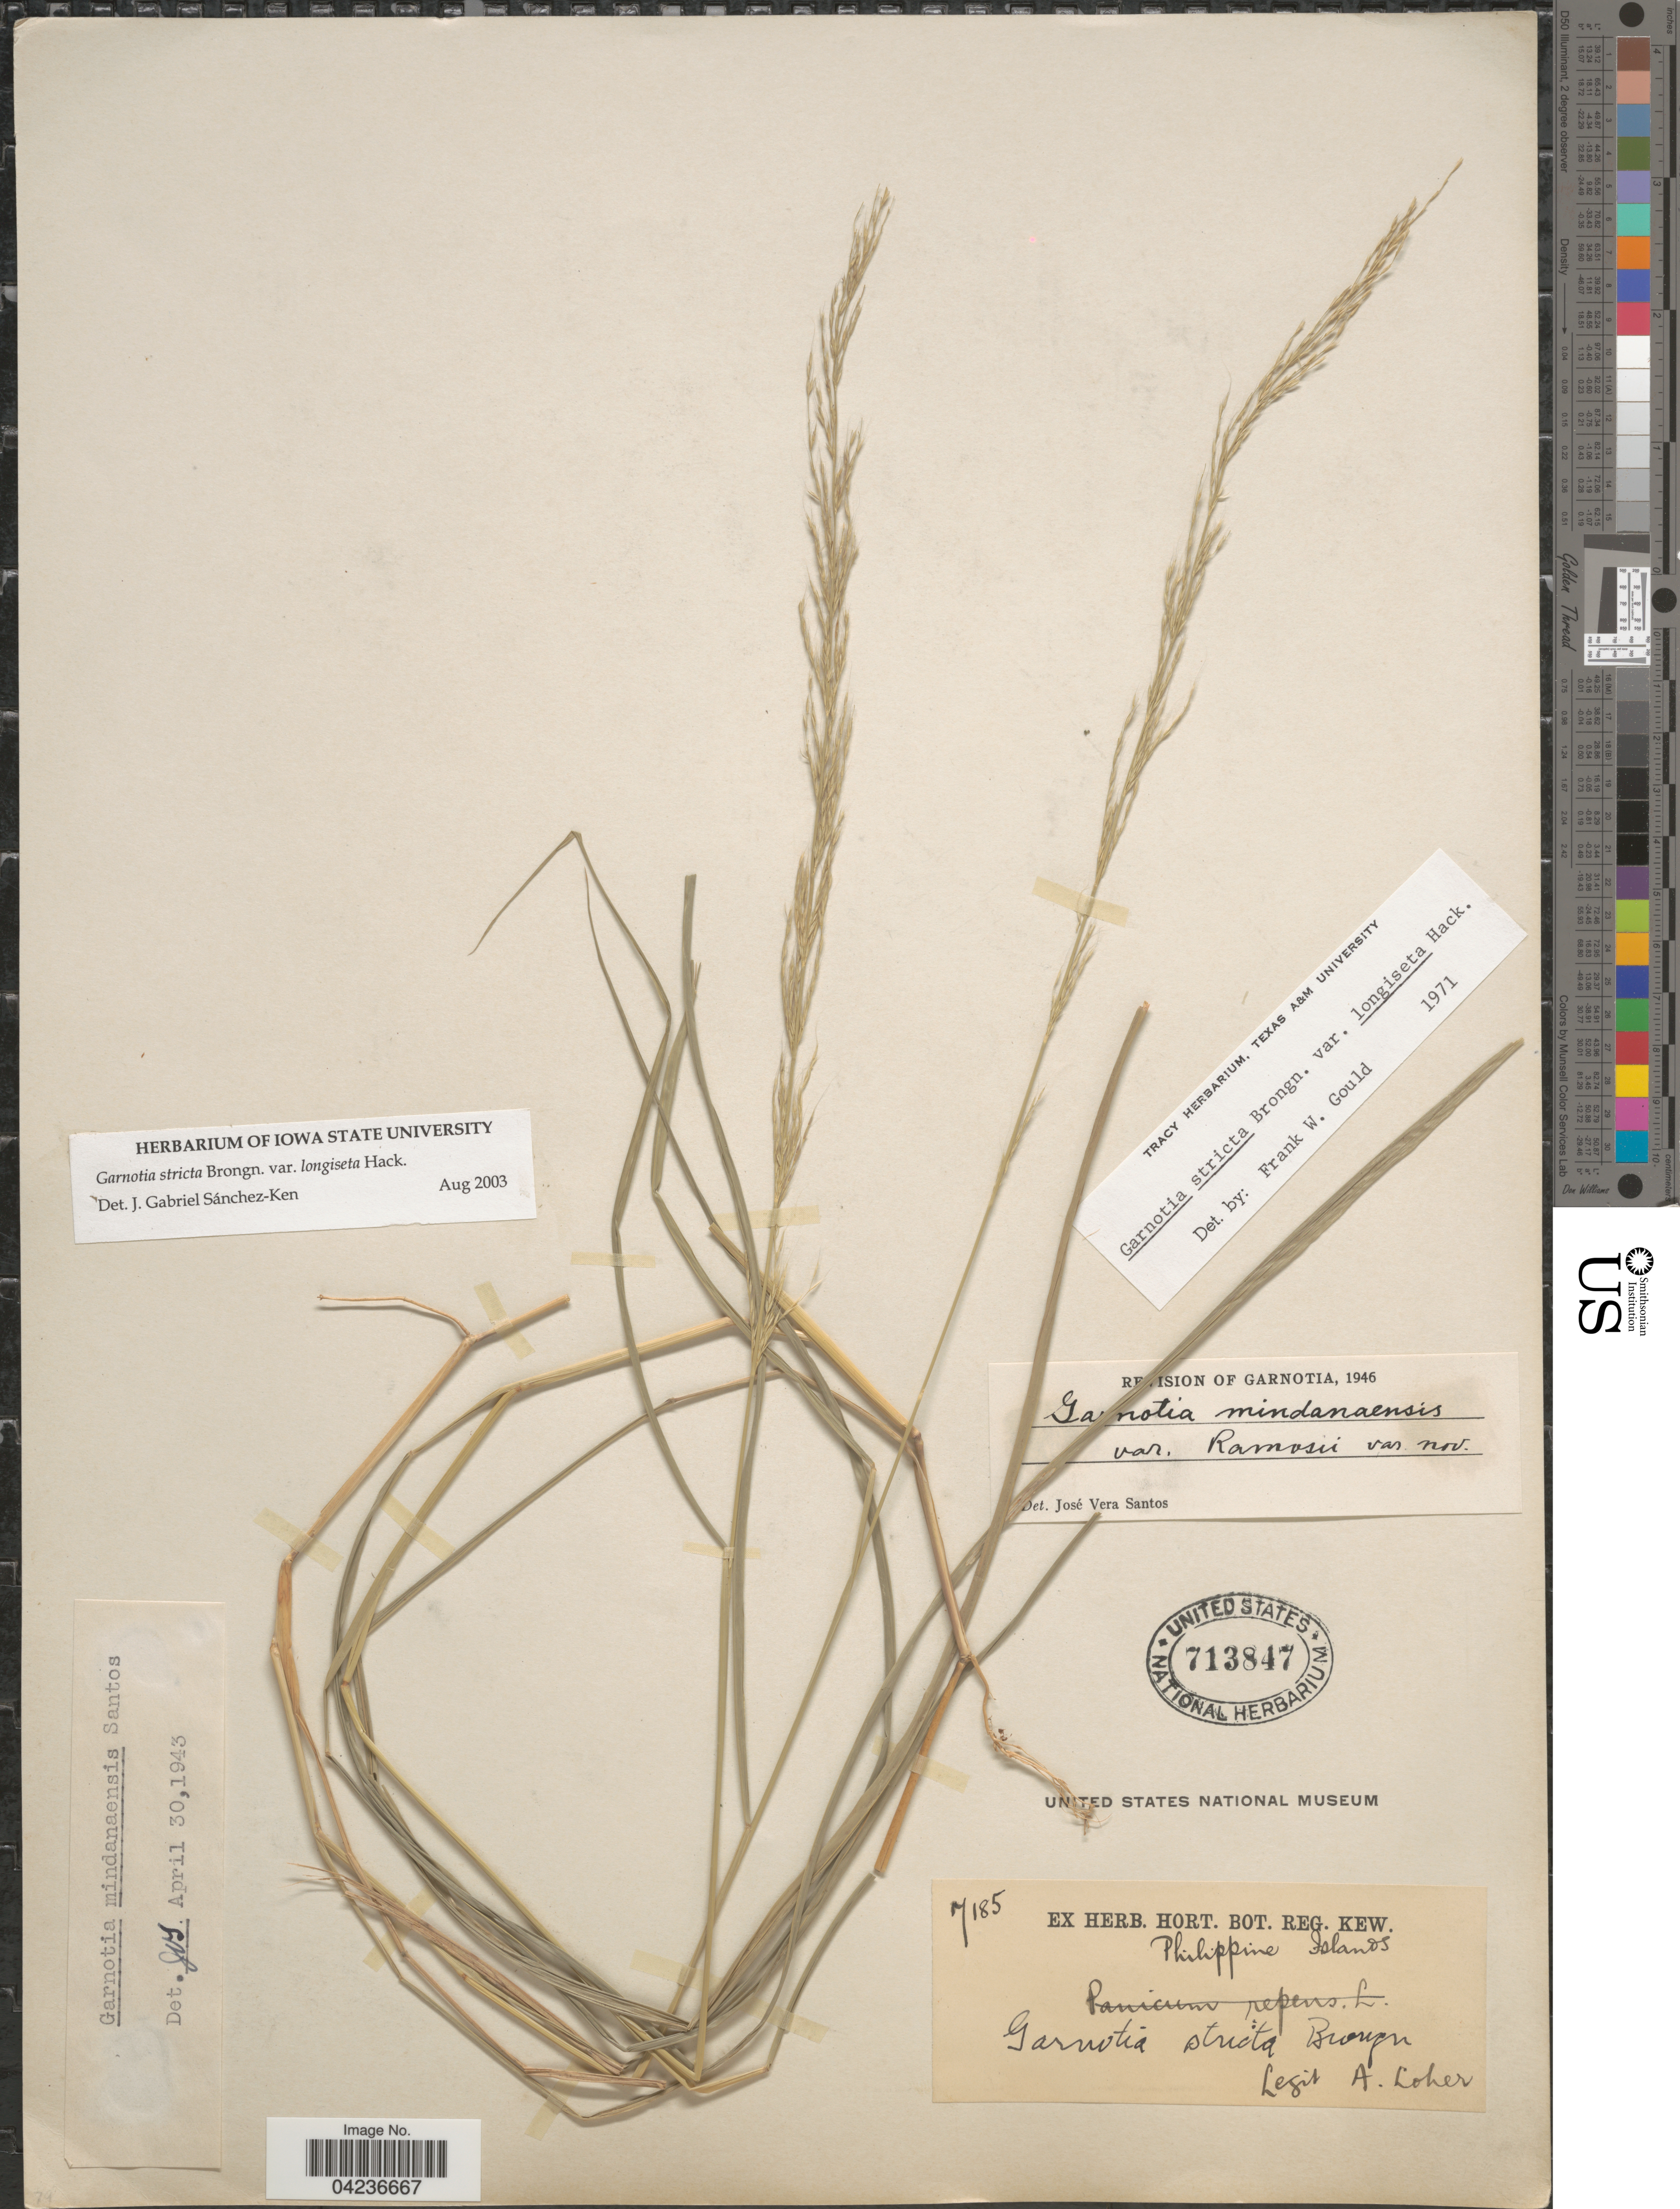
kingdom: Plantae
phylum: Tracheophyta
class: Liliopsida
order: Poales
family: Poaceae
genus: Garnotia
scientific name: Garnotia sp.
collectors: A. Loher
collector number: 7185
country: Philippines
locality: Philippine Islands.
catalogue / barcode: US 713847